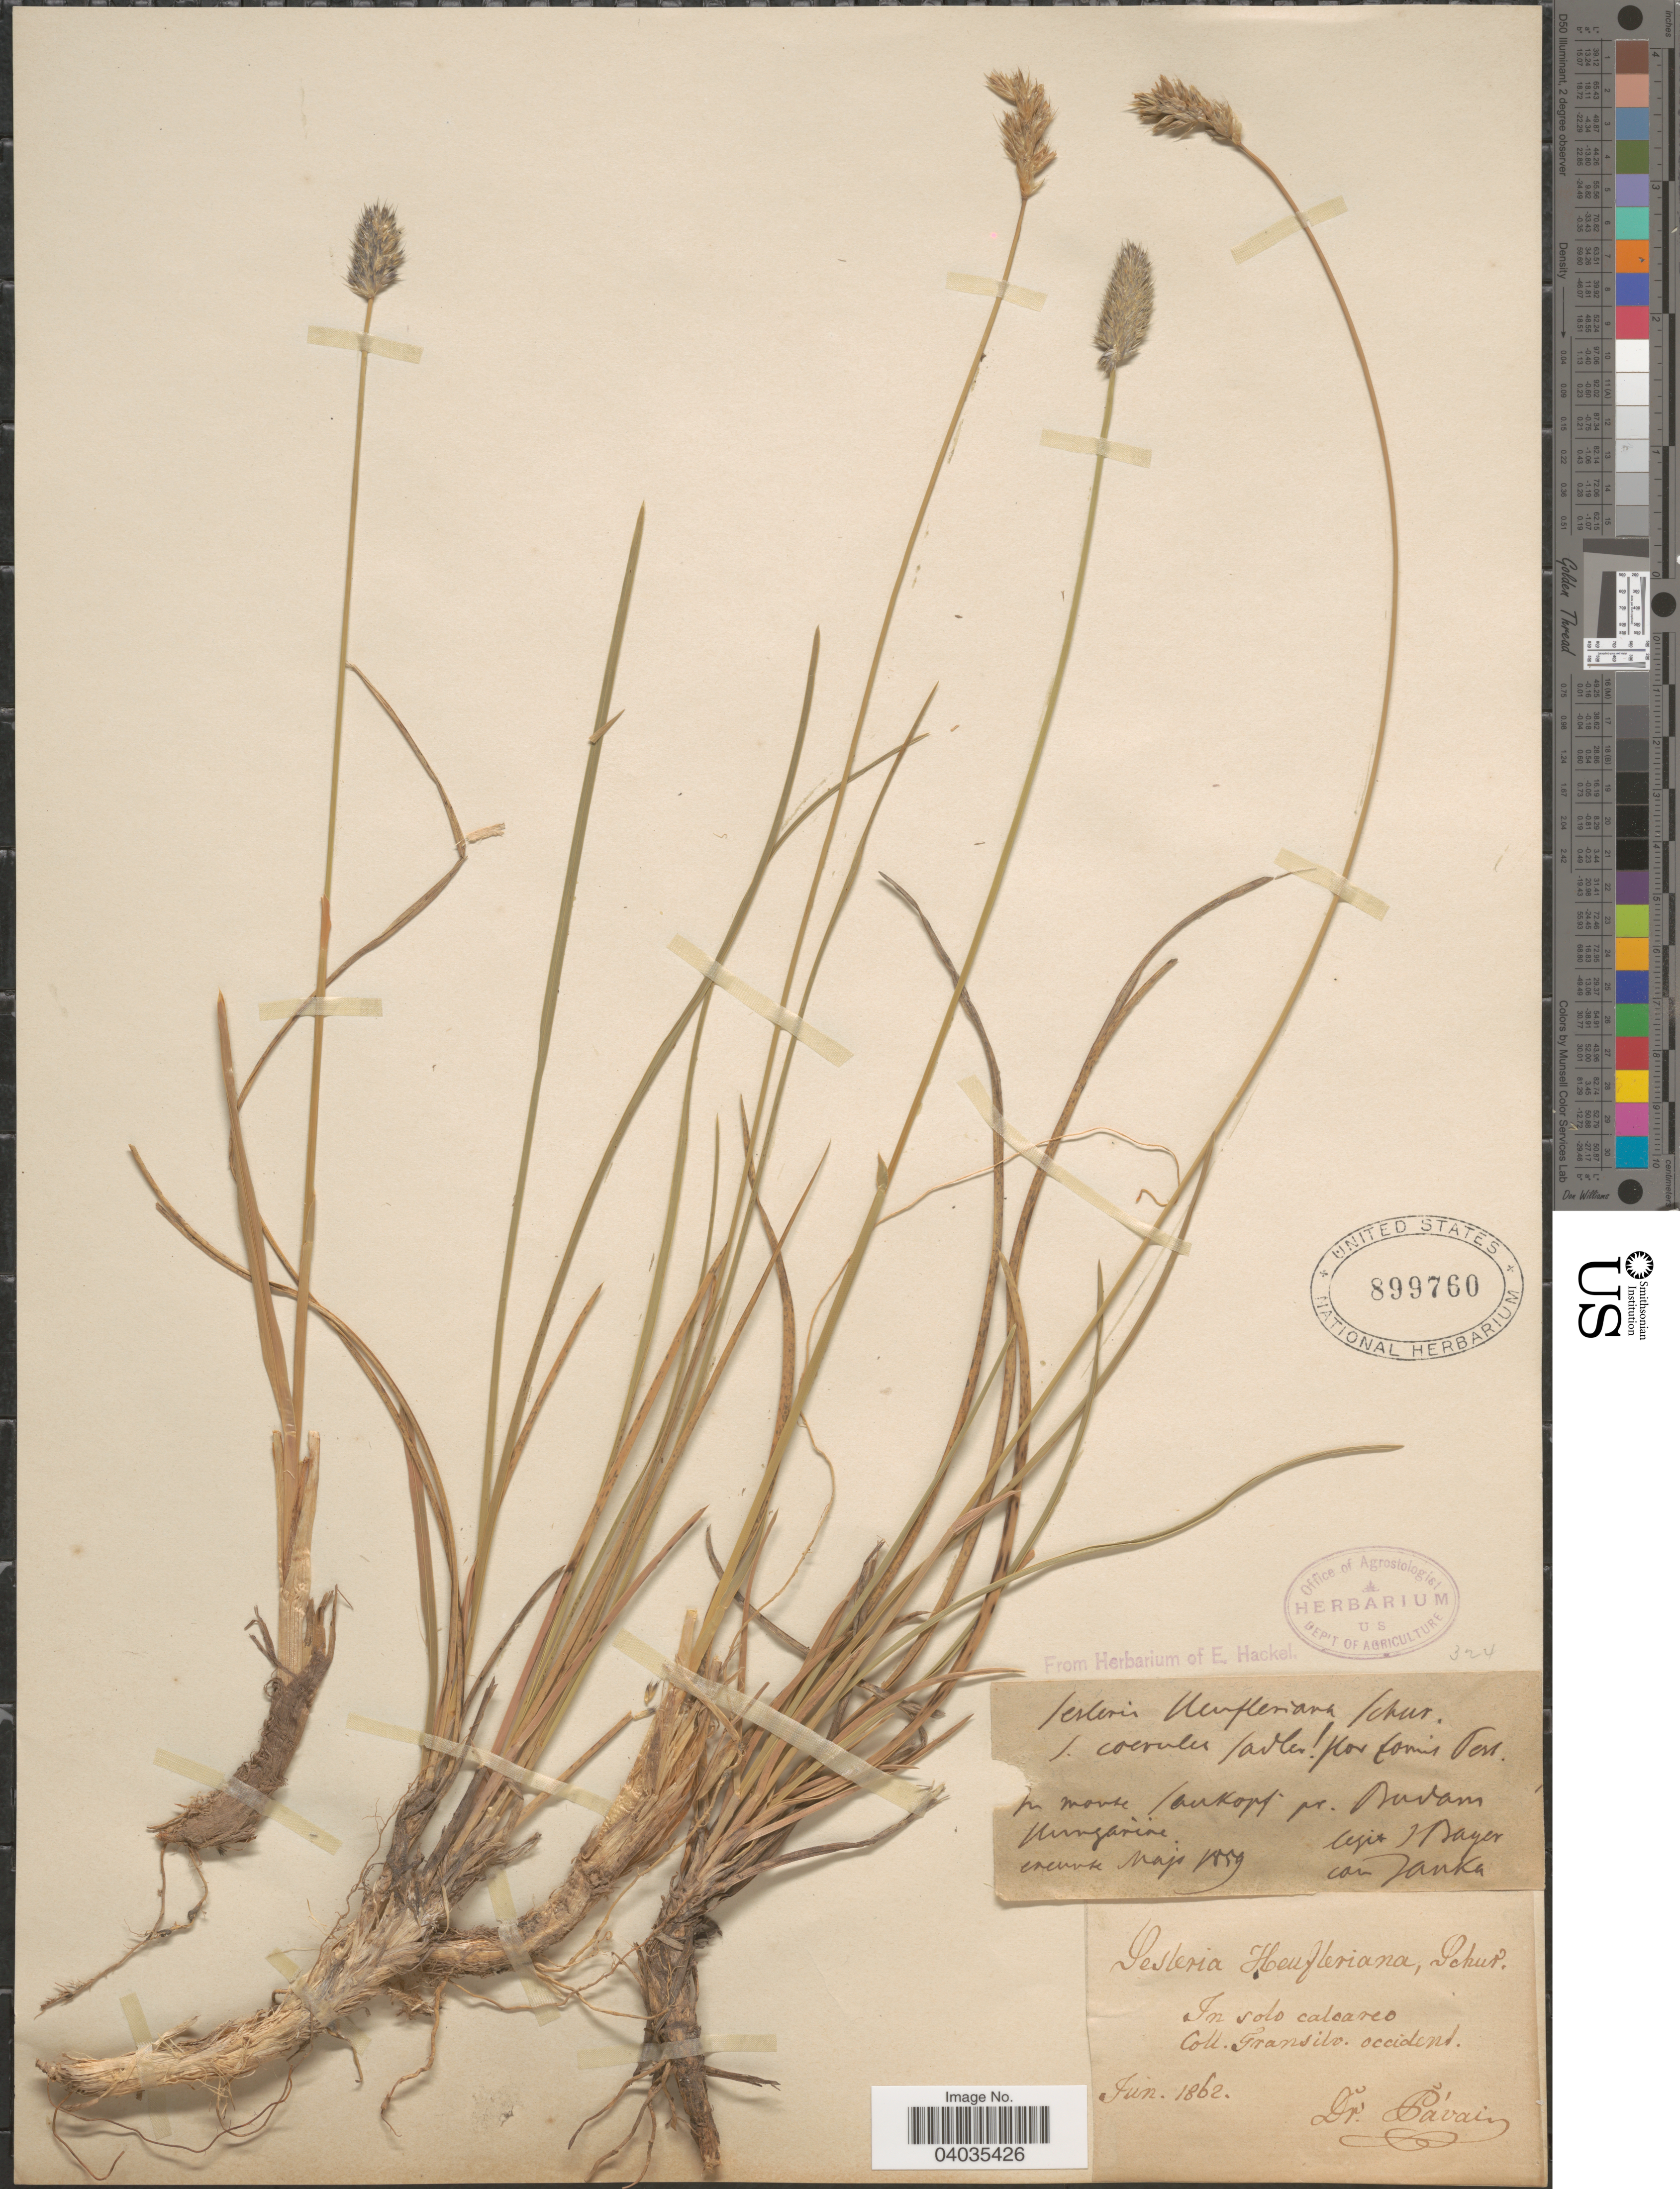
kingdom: Plantae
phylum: Tracheophyta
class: Liliopsida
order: Poales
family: Poaceae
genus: Sesleria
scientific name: Sesleria heufleriana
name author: Schur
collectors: J. Bayer & V. Janka von Bulcs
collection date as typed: Inuente Majo 1859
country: Hungary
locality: In monte Jankopff pr. Budam Hungarine.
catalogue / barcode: US 899760